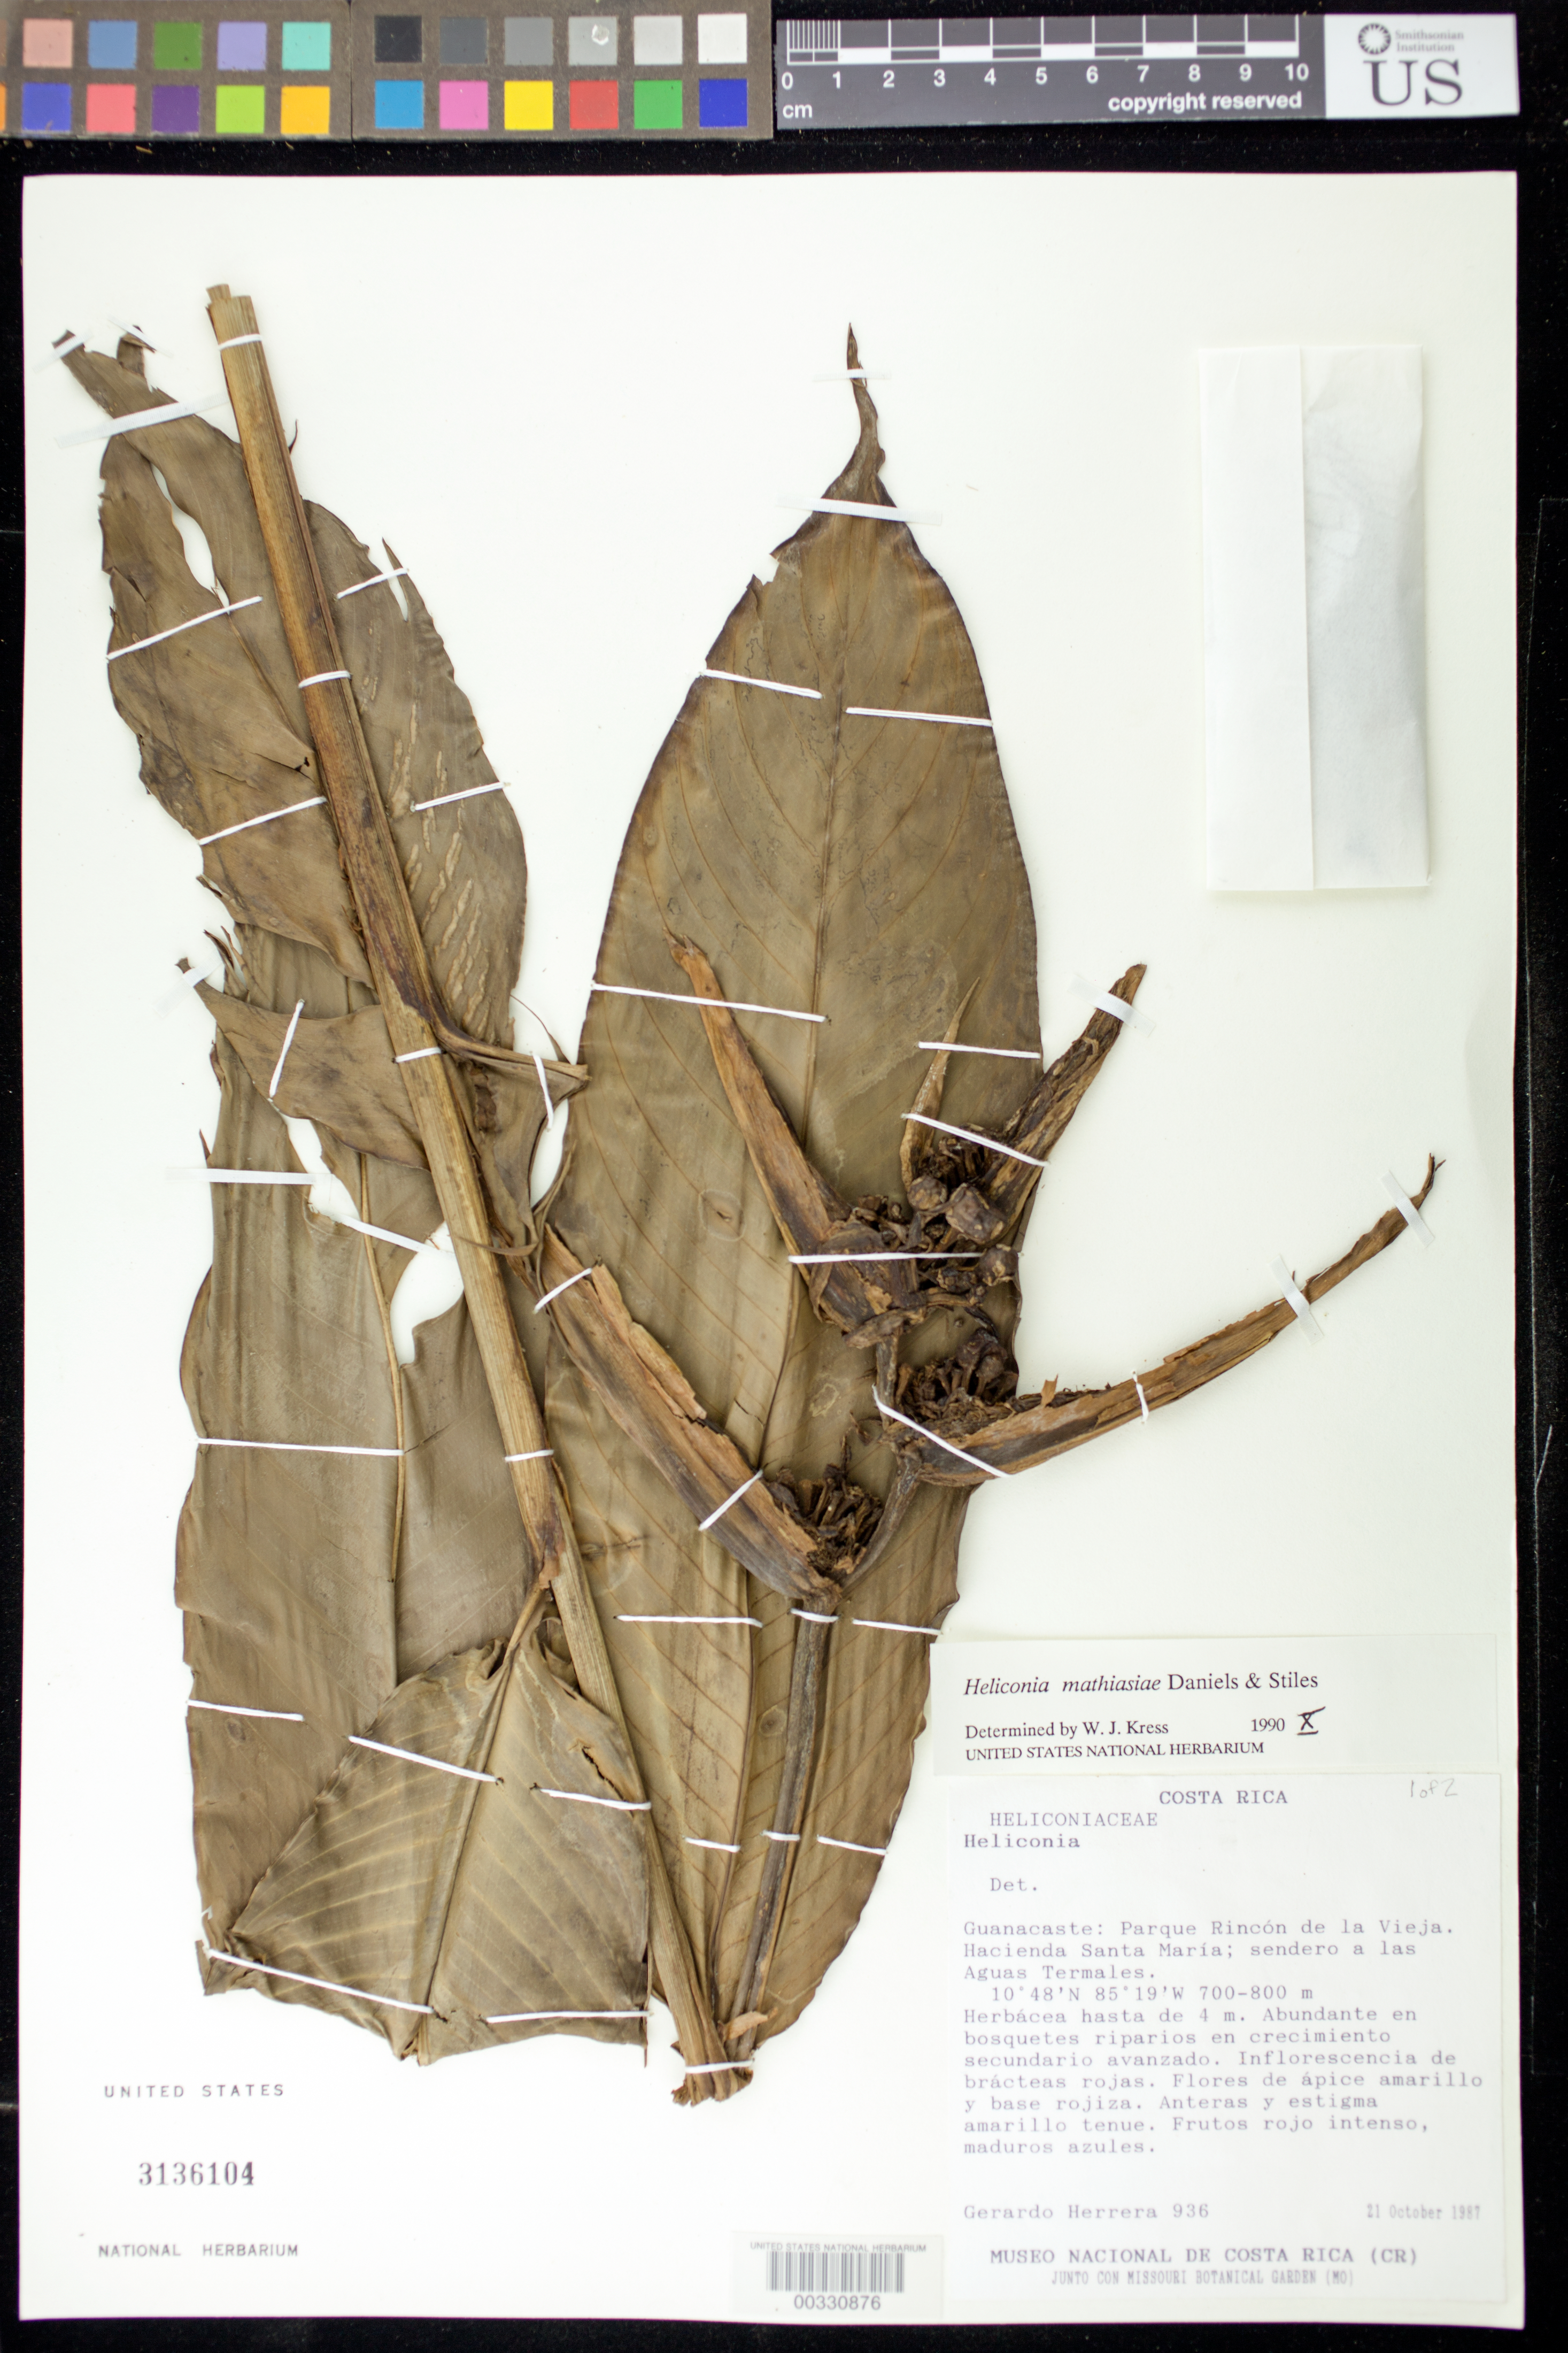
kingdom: Plantae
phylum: Tracheophyta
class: Liliopsida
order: Zingiberales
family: Heliconiaceae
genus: Heliconia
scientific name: Heliconia mathiasiae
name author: G.S. Daniels & F.G. Stiles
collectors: G. Herrera Ch.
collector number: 936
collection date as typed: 21 Oct 1987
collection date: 1987-10-21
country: Costa Rica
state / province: Guanacaste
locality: Parque Rincon de La Vieja, Hacienda Santa Maria, path to Las Aguas Termales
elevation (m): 700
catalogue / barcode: US 3136104